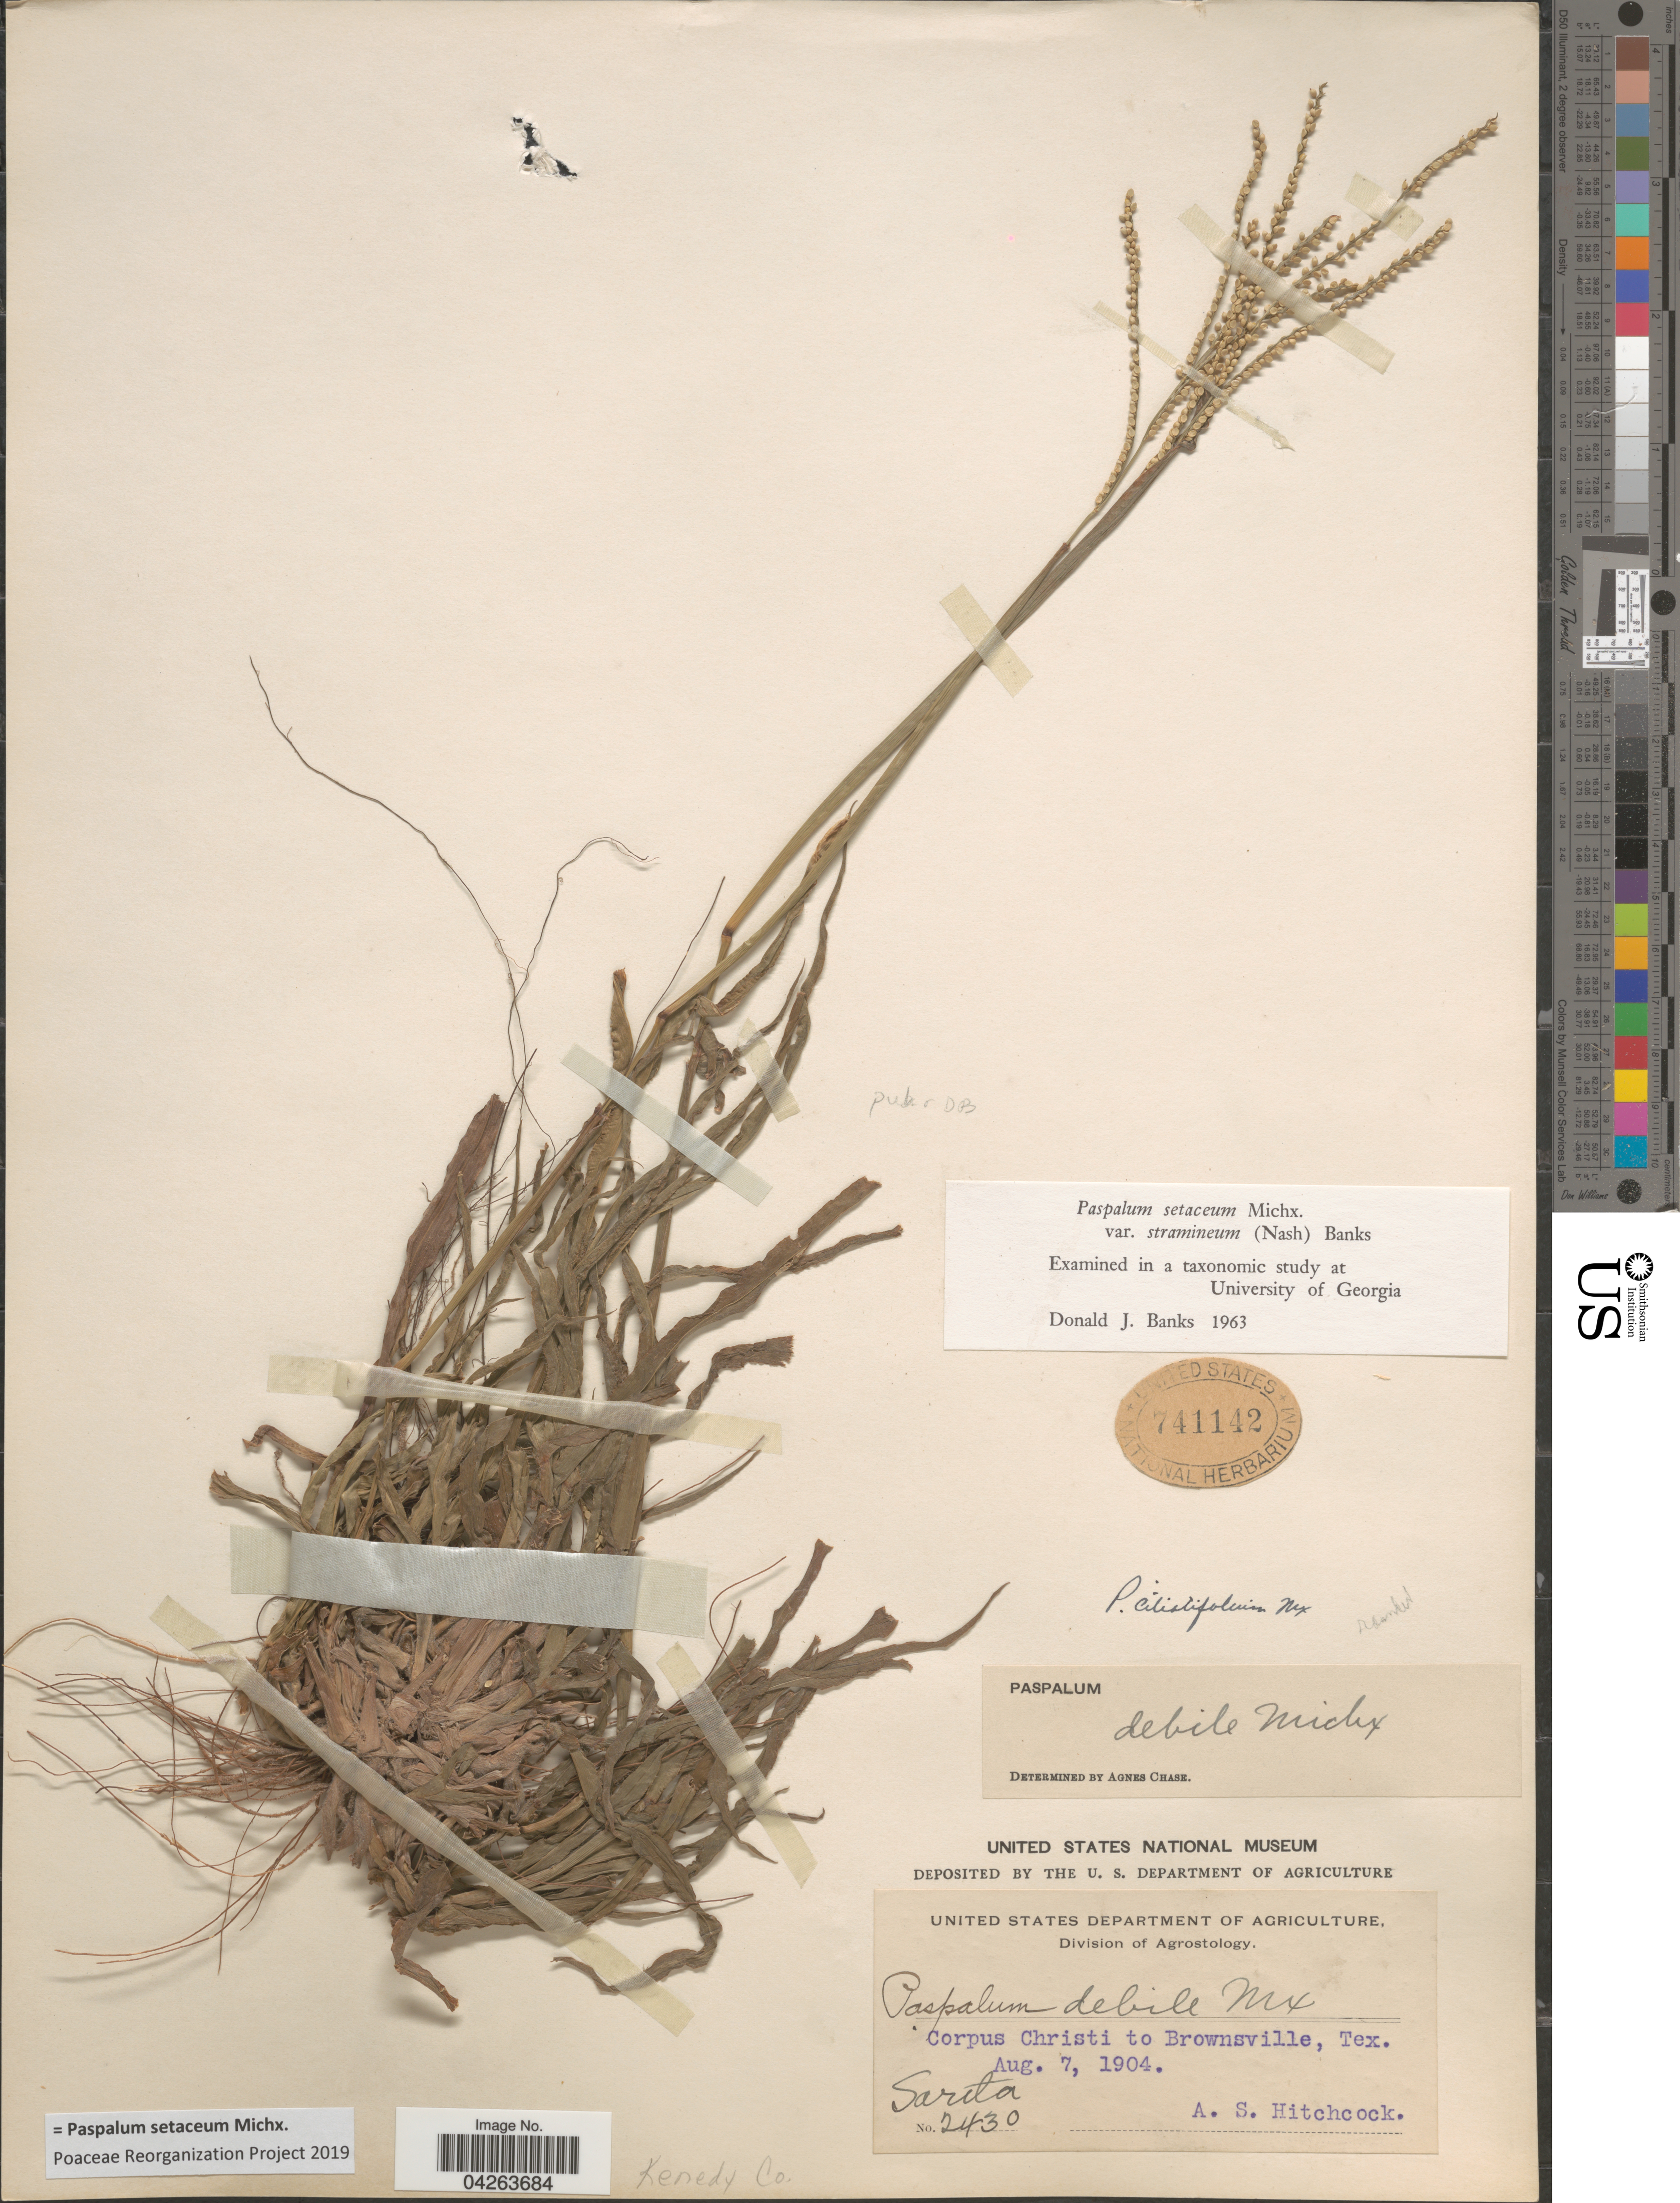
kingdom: Plantae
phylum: Tracheophyta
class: Liliopsida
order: Poales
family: Poaceae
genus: Paspalum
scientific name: Paspalum setaceum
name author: Michx.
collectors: A. S. Hitchcock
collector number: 2430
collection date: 1904-08-07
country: United States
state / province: Texas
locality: Corpus Christi to Brownsville. Sarita. Kenedy Co.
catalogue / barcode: US 741142